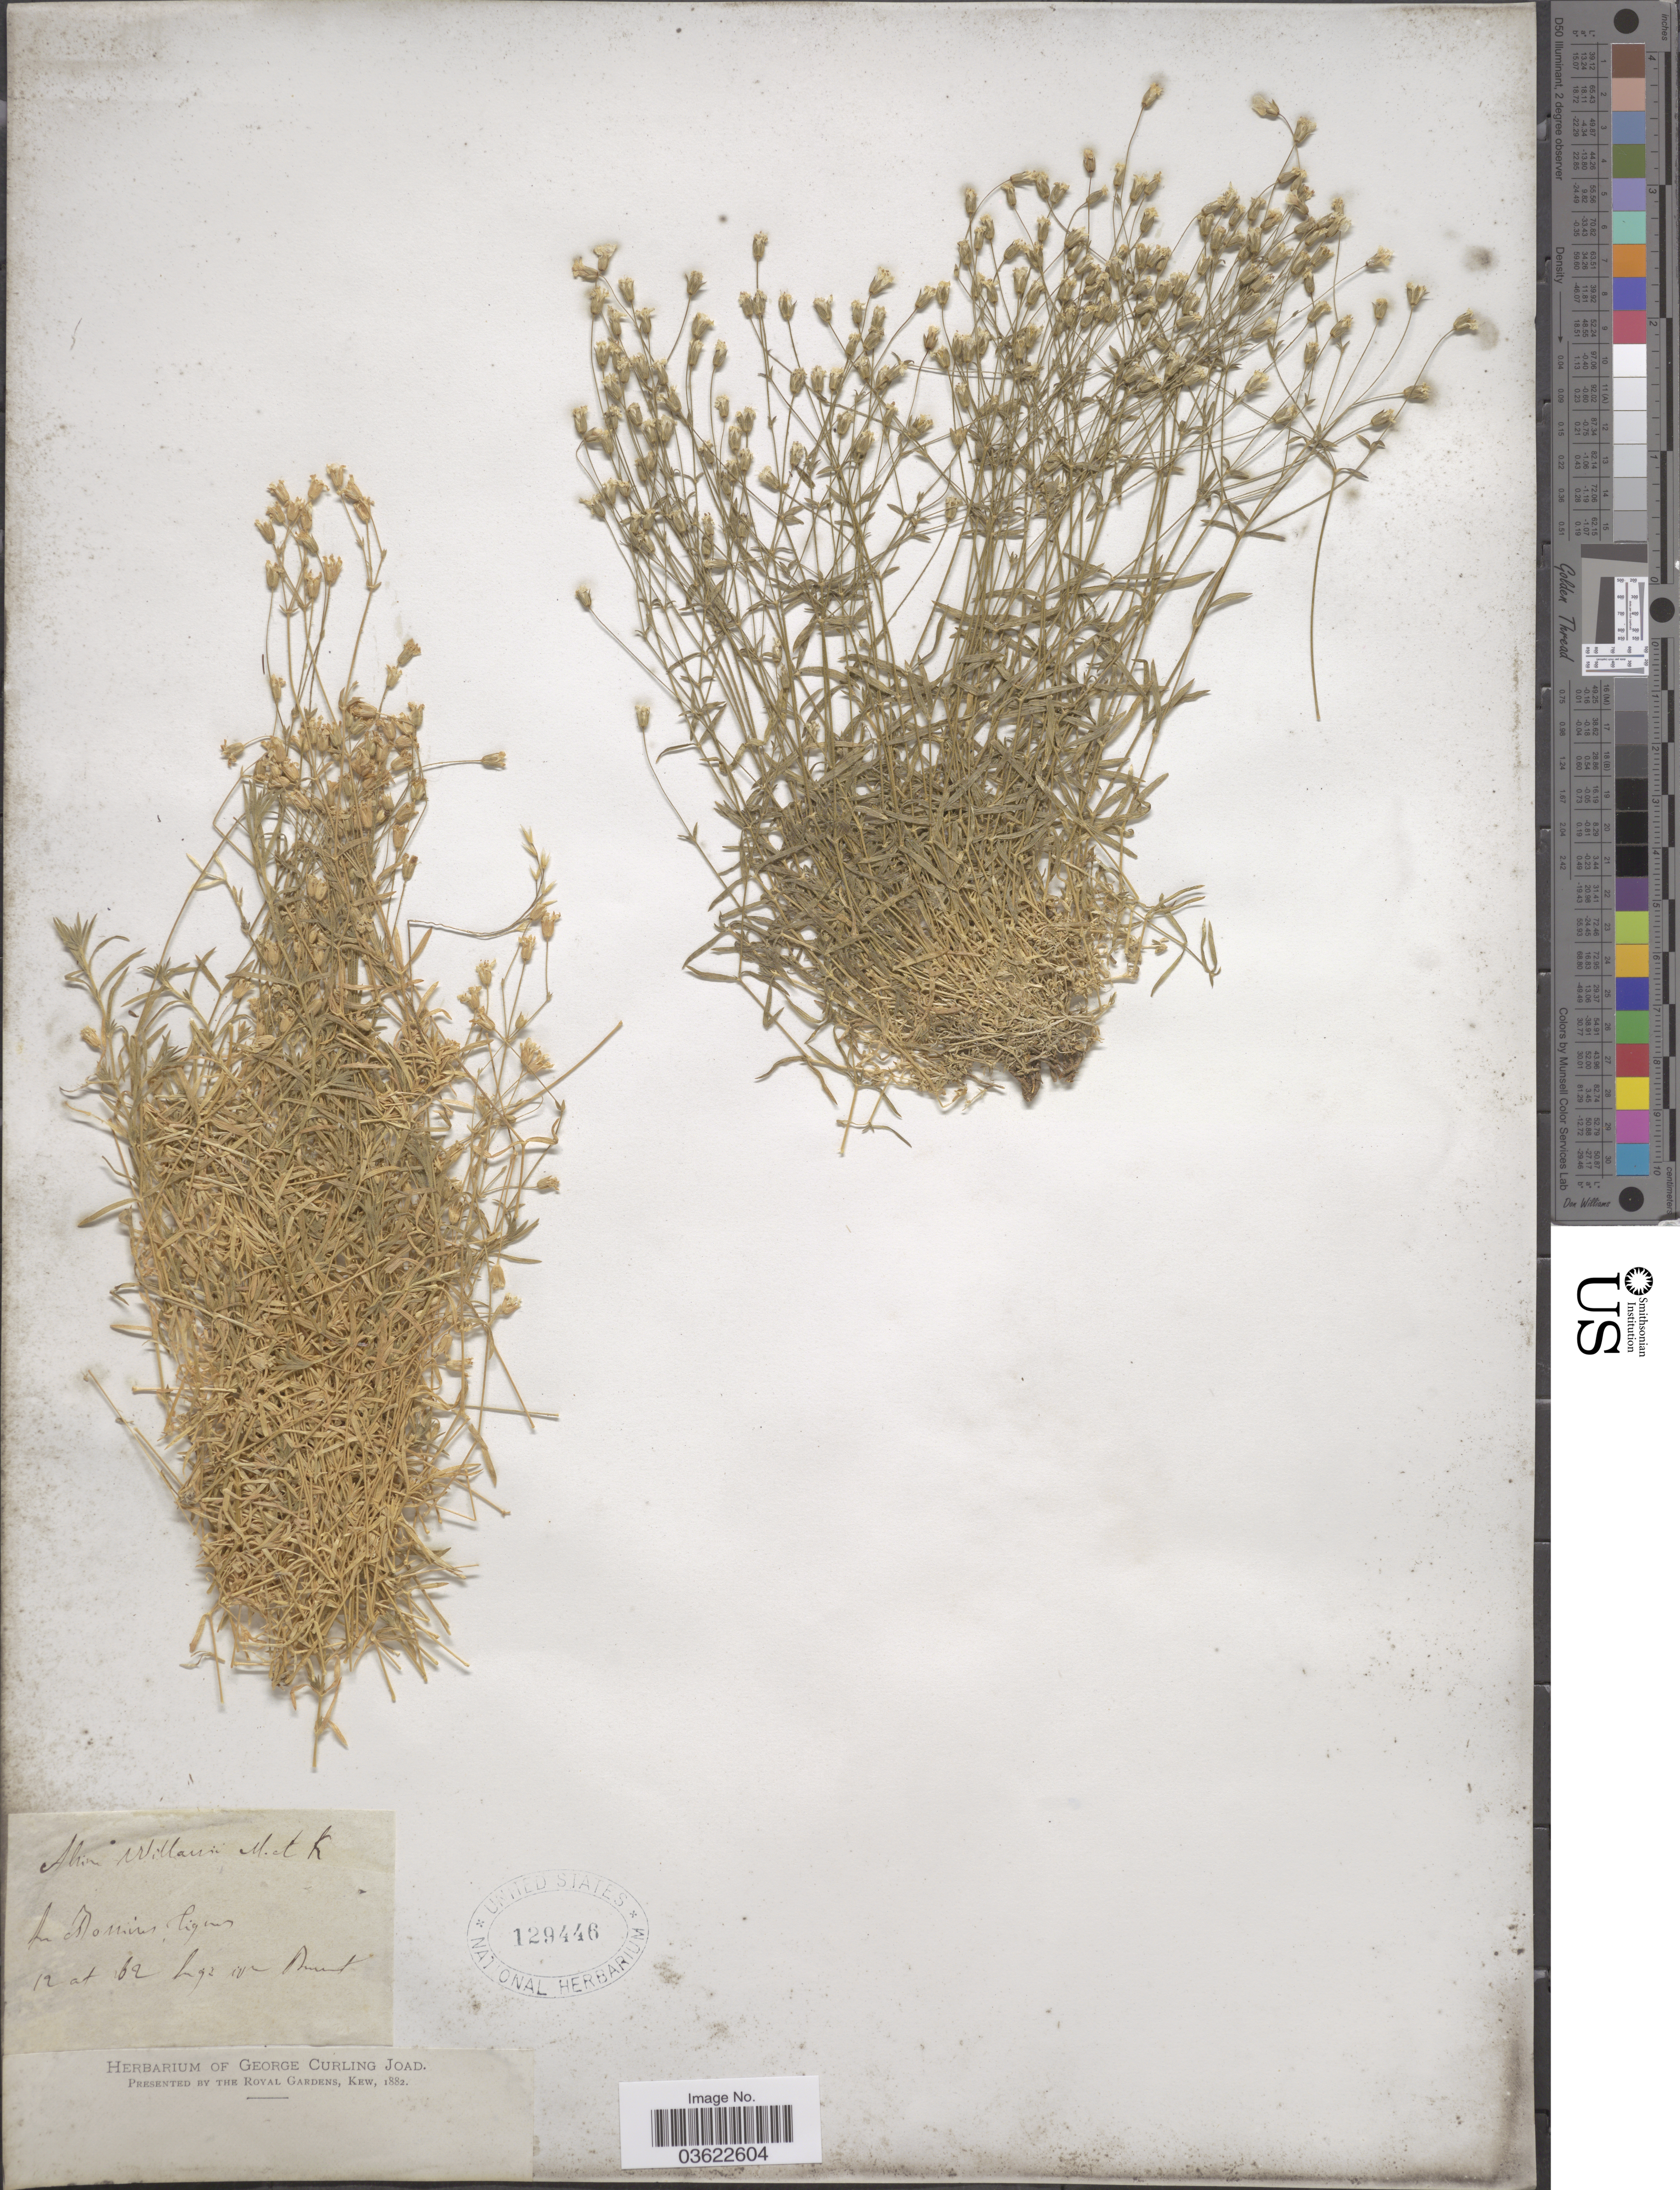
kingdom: Plantae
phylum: Tracheophyta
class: Magnoliopsida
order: Caryophyllales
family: Caryophyllaceae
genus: Arenaria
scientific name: Arenaria villarsii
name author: Balb.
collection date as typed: Transcribed d/m/y: 12/8/62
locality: In Dominus ligues. [interpreted]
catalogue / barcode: US 129446